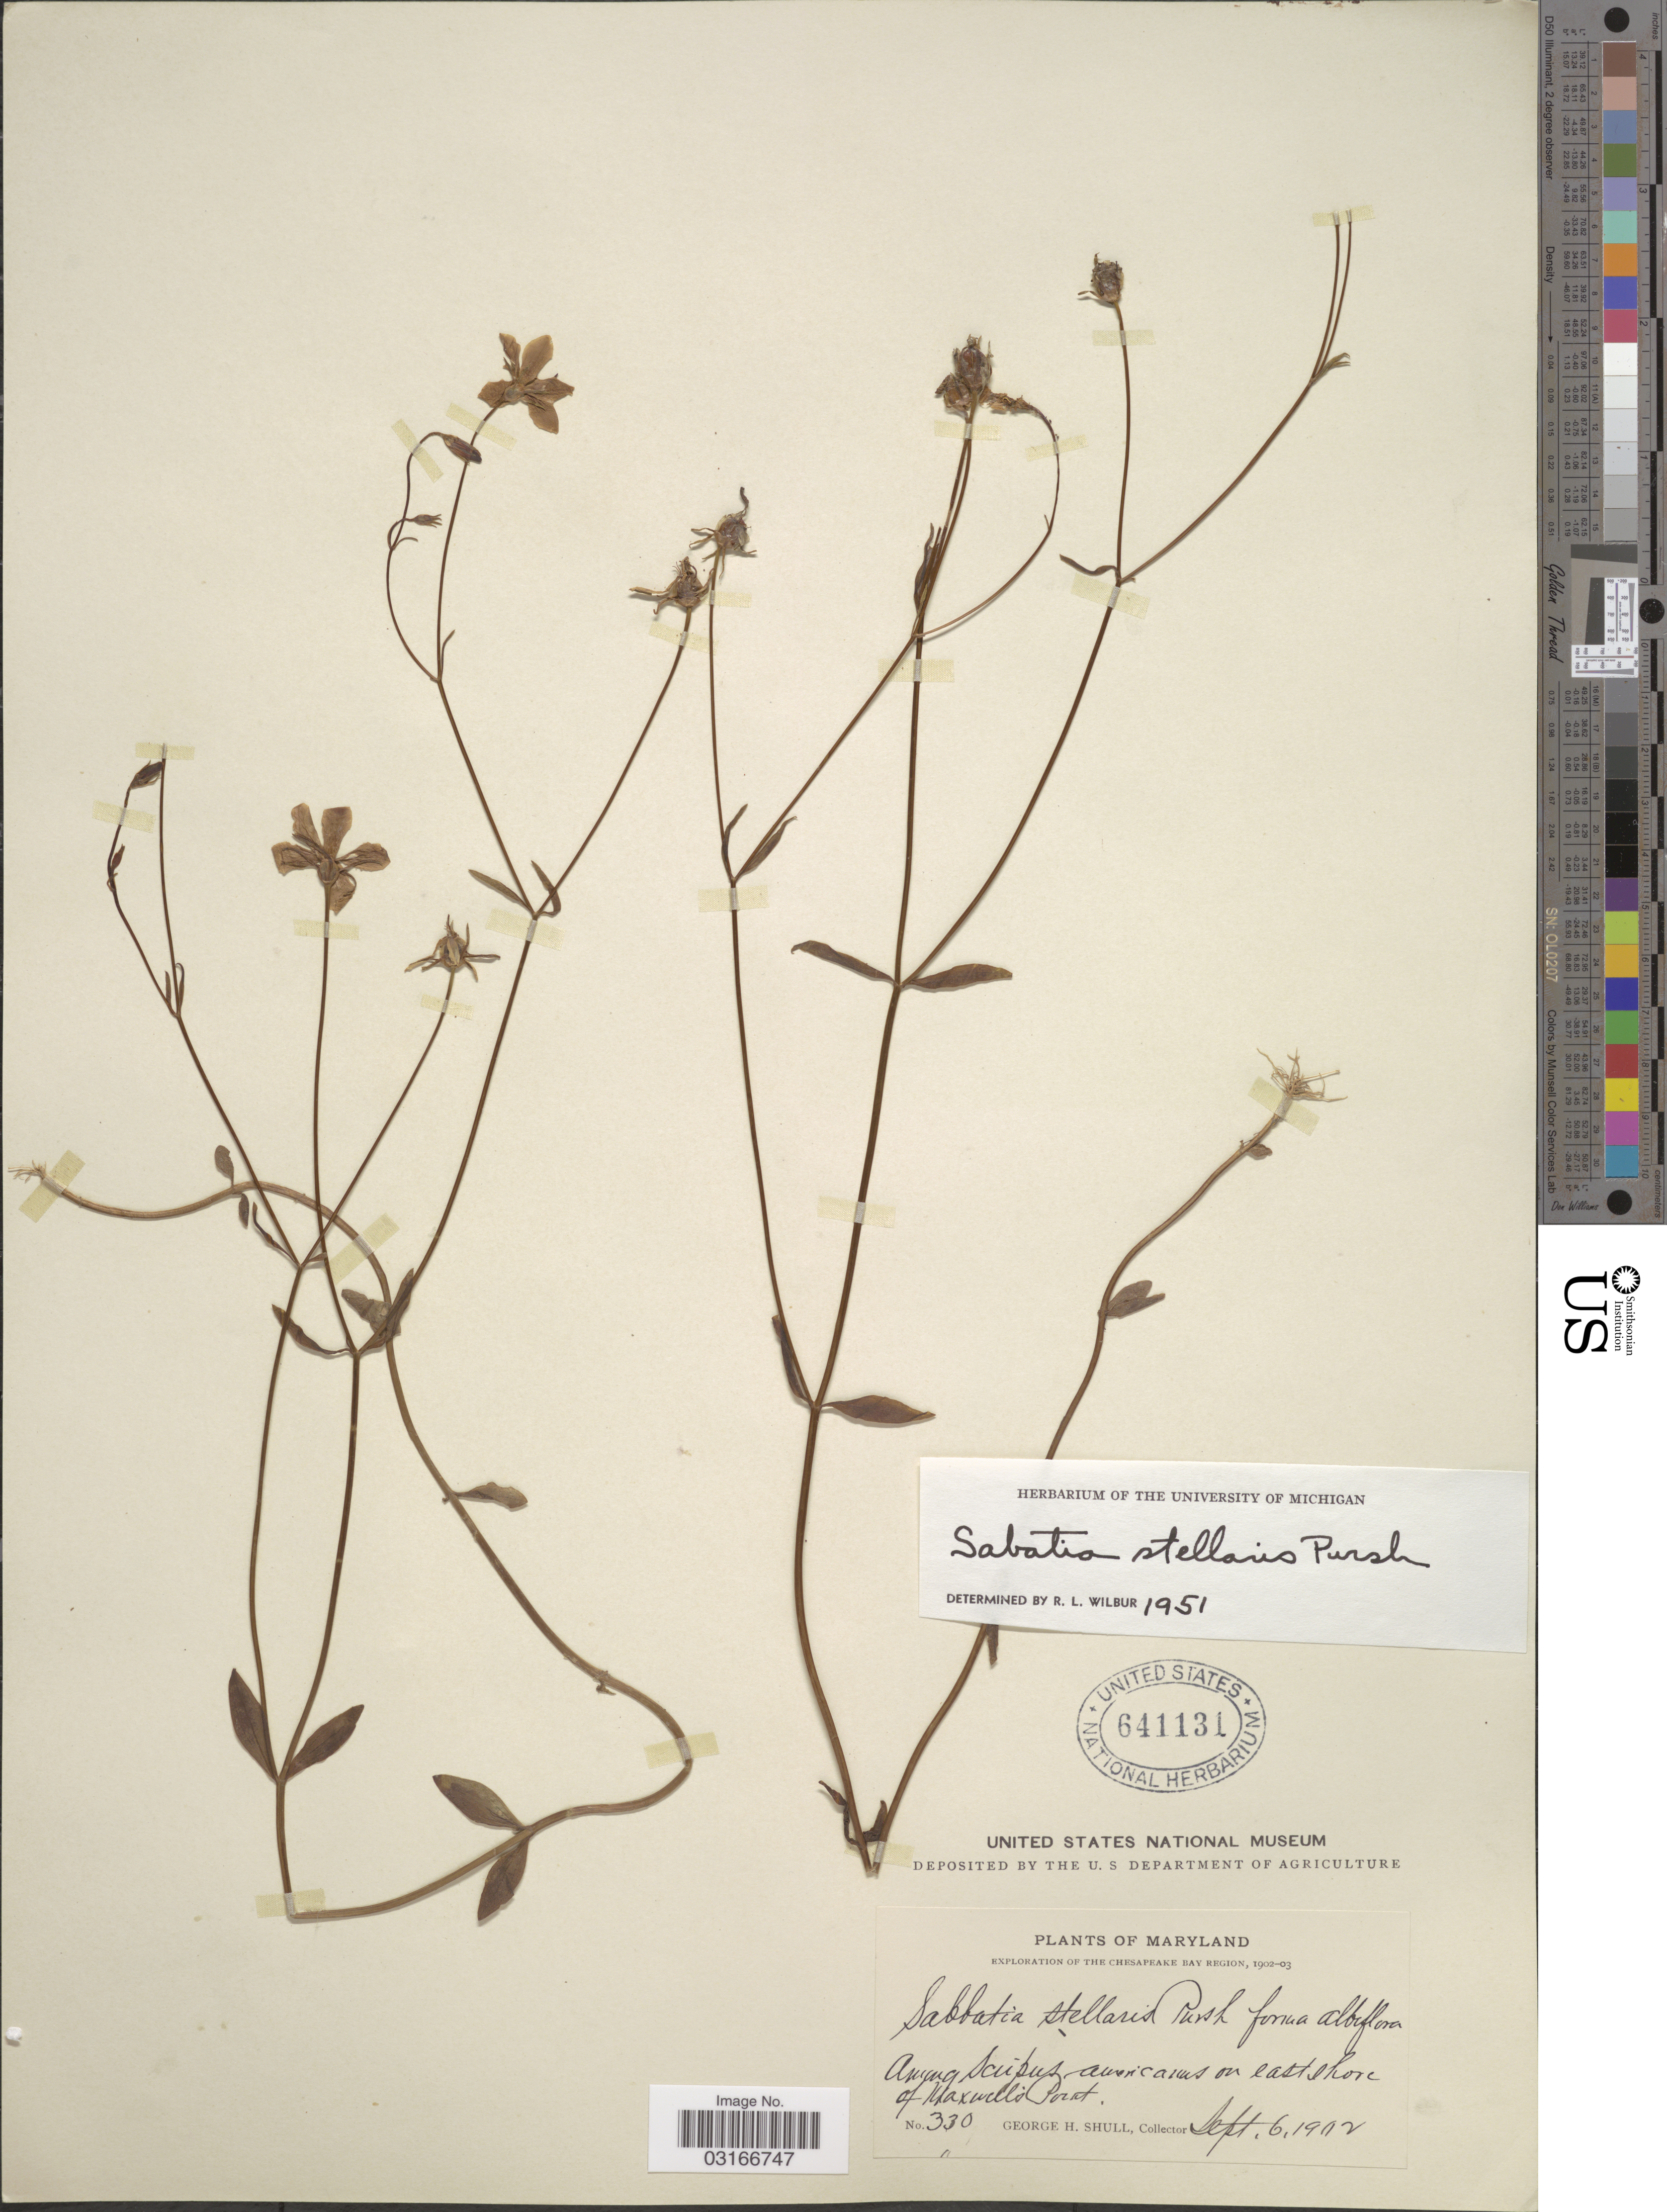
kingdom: Plantae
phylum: Tracheophyta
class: Magnoliopsida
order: Gentianales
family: Gentianaceae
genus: Sabatia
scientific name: Sabatia stellaris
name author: Pursh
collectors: G. H. Shull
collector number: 330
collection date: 1902-09-06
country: United States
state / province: Maryland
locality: On eastshore of Maxwell's Point.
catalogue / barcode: US 641131